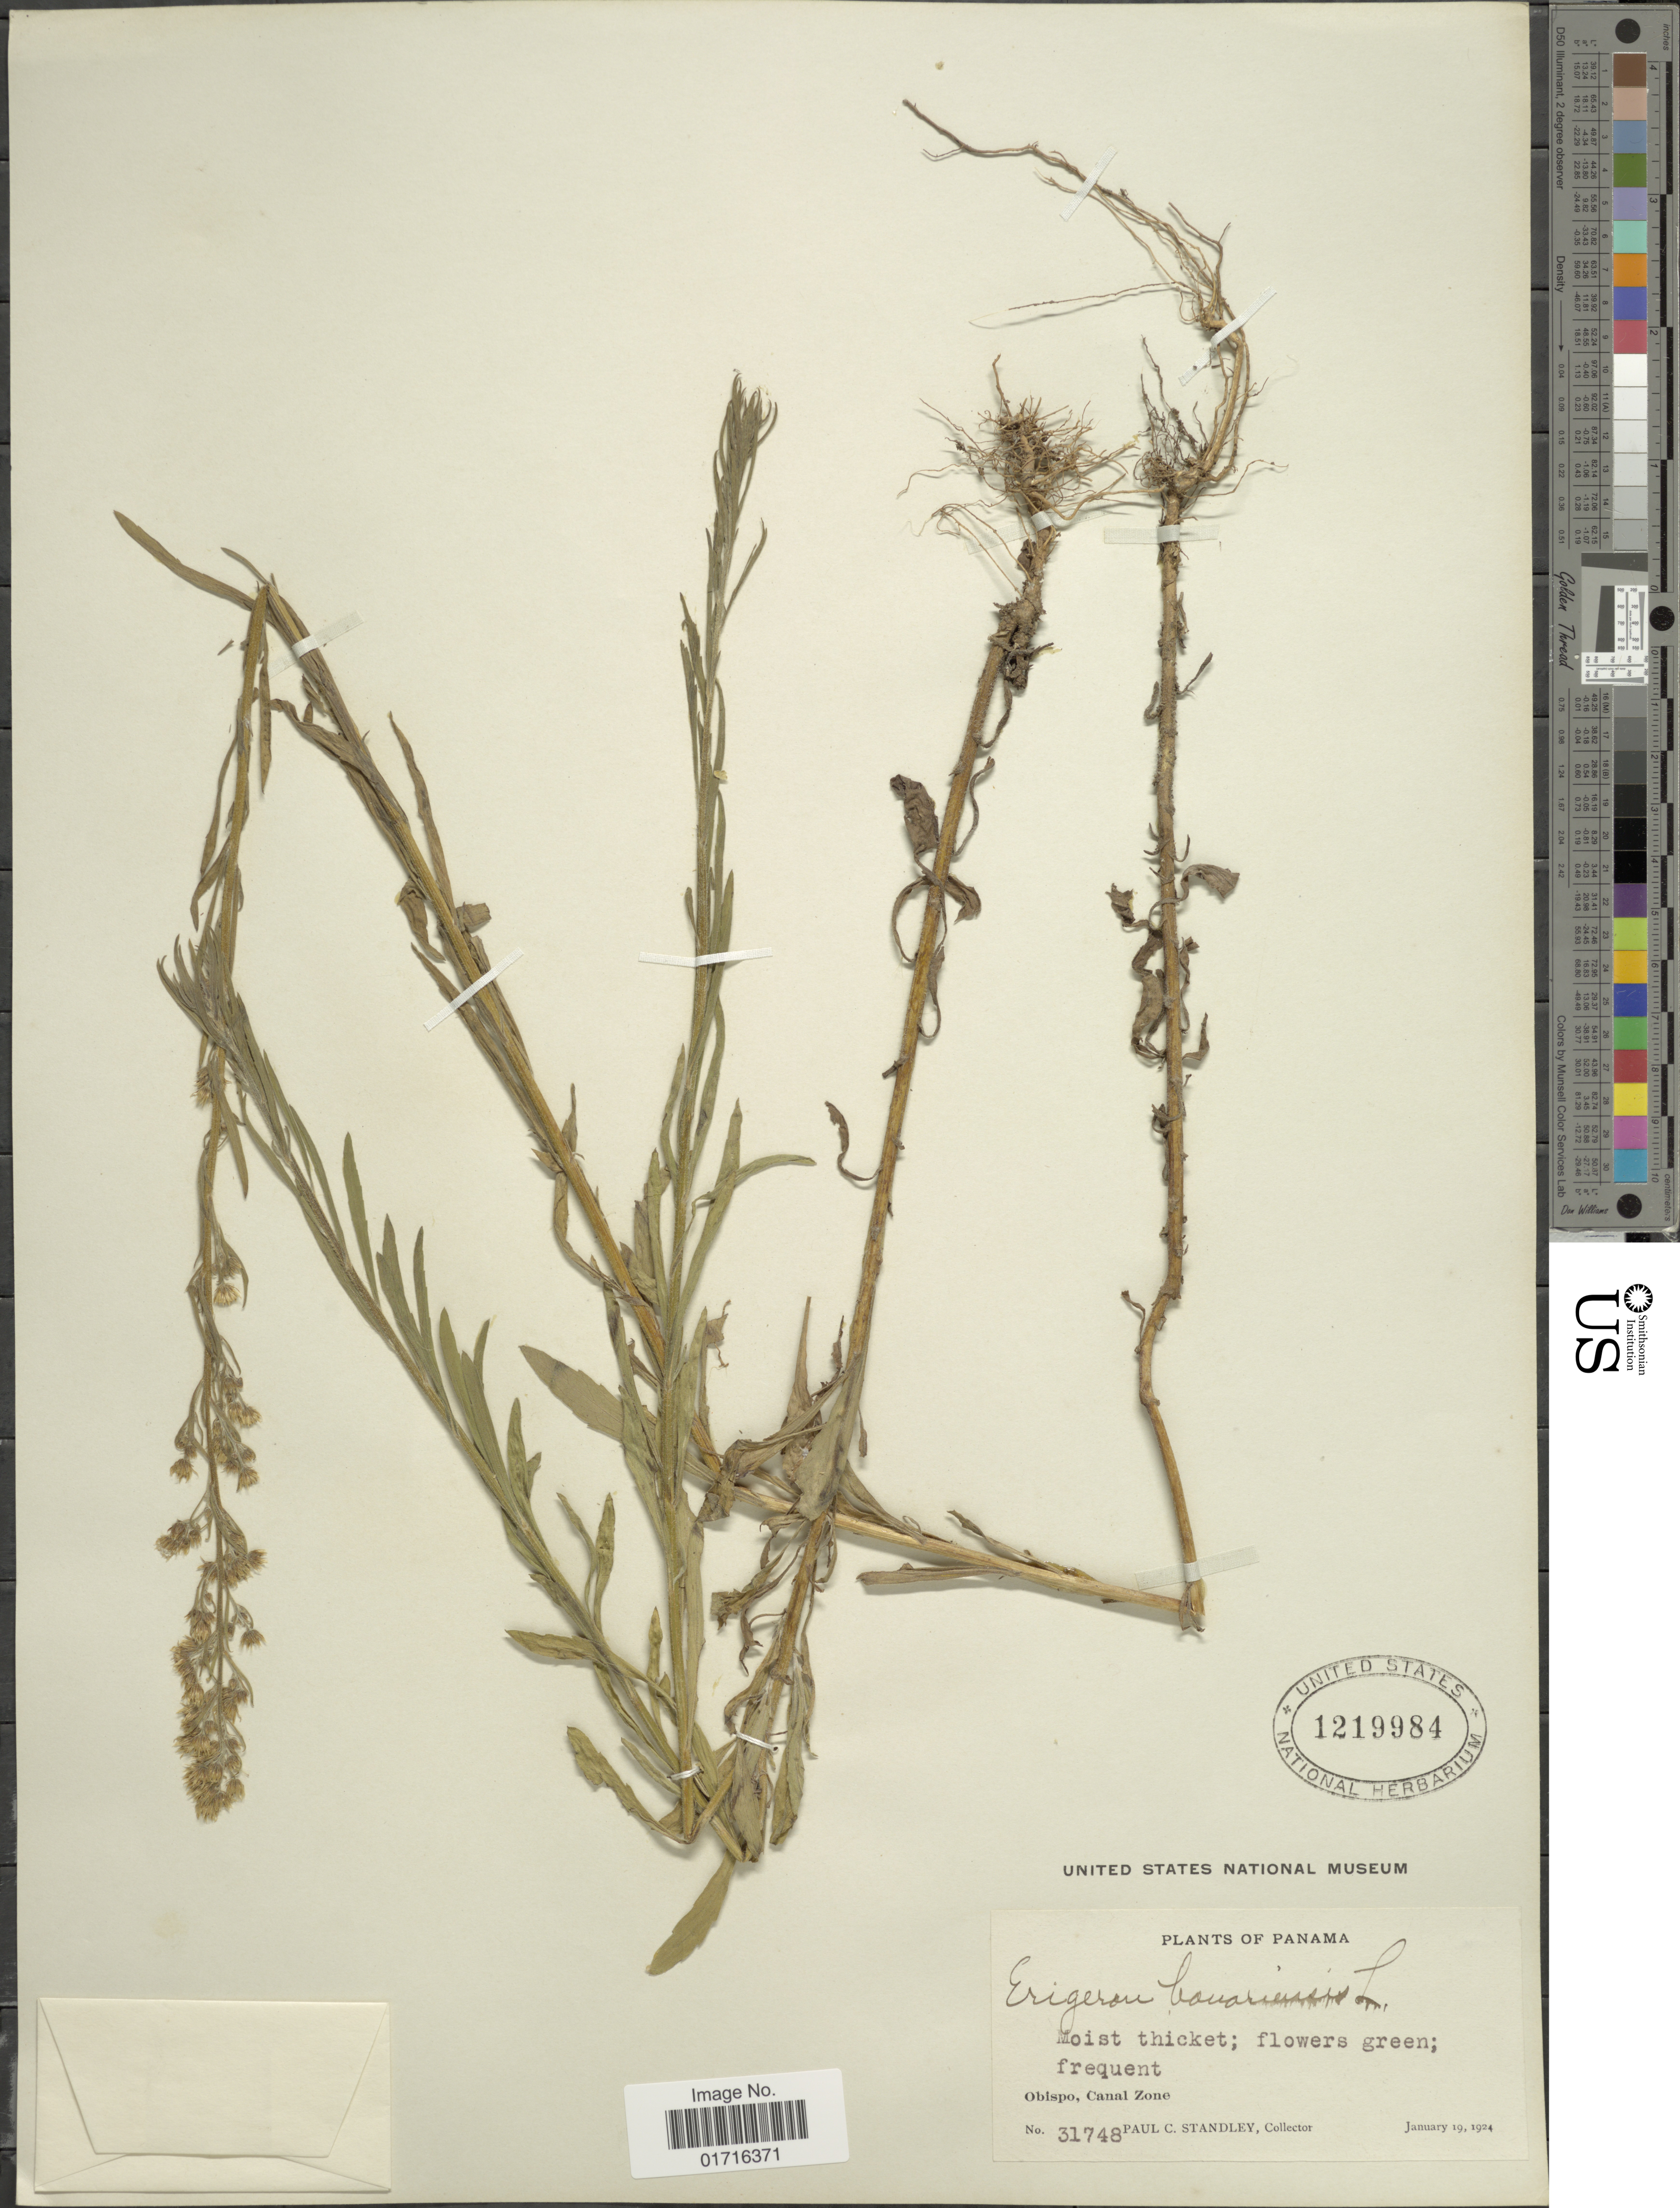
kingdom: Plantae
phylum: Tracheophyta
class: Magnoliopsida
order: Asterales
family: Asteraceae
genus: Conyza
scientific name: Conyza bonariensis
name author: (L.) Cronq.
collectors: P. C. Standley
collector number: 31748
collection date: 1924-01-19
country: Panama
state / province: Colón / Panamá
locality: Obispo, Canal Zone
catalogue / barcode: US 1219984